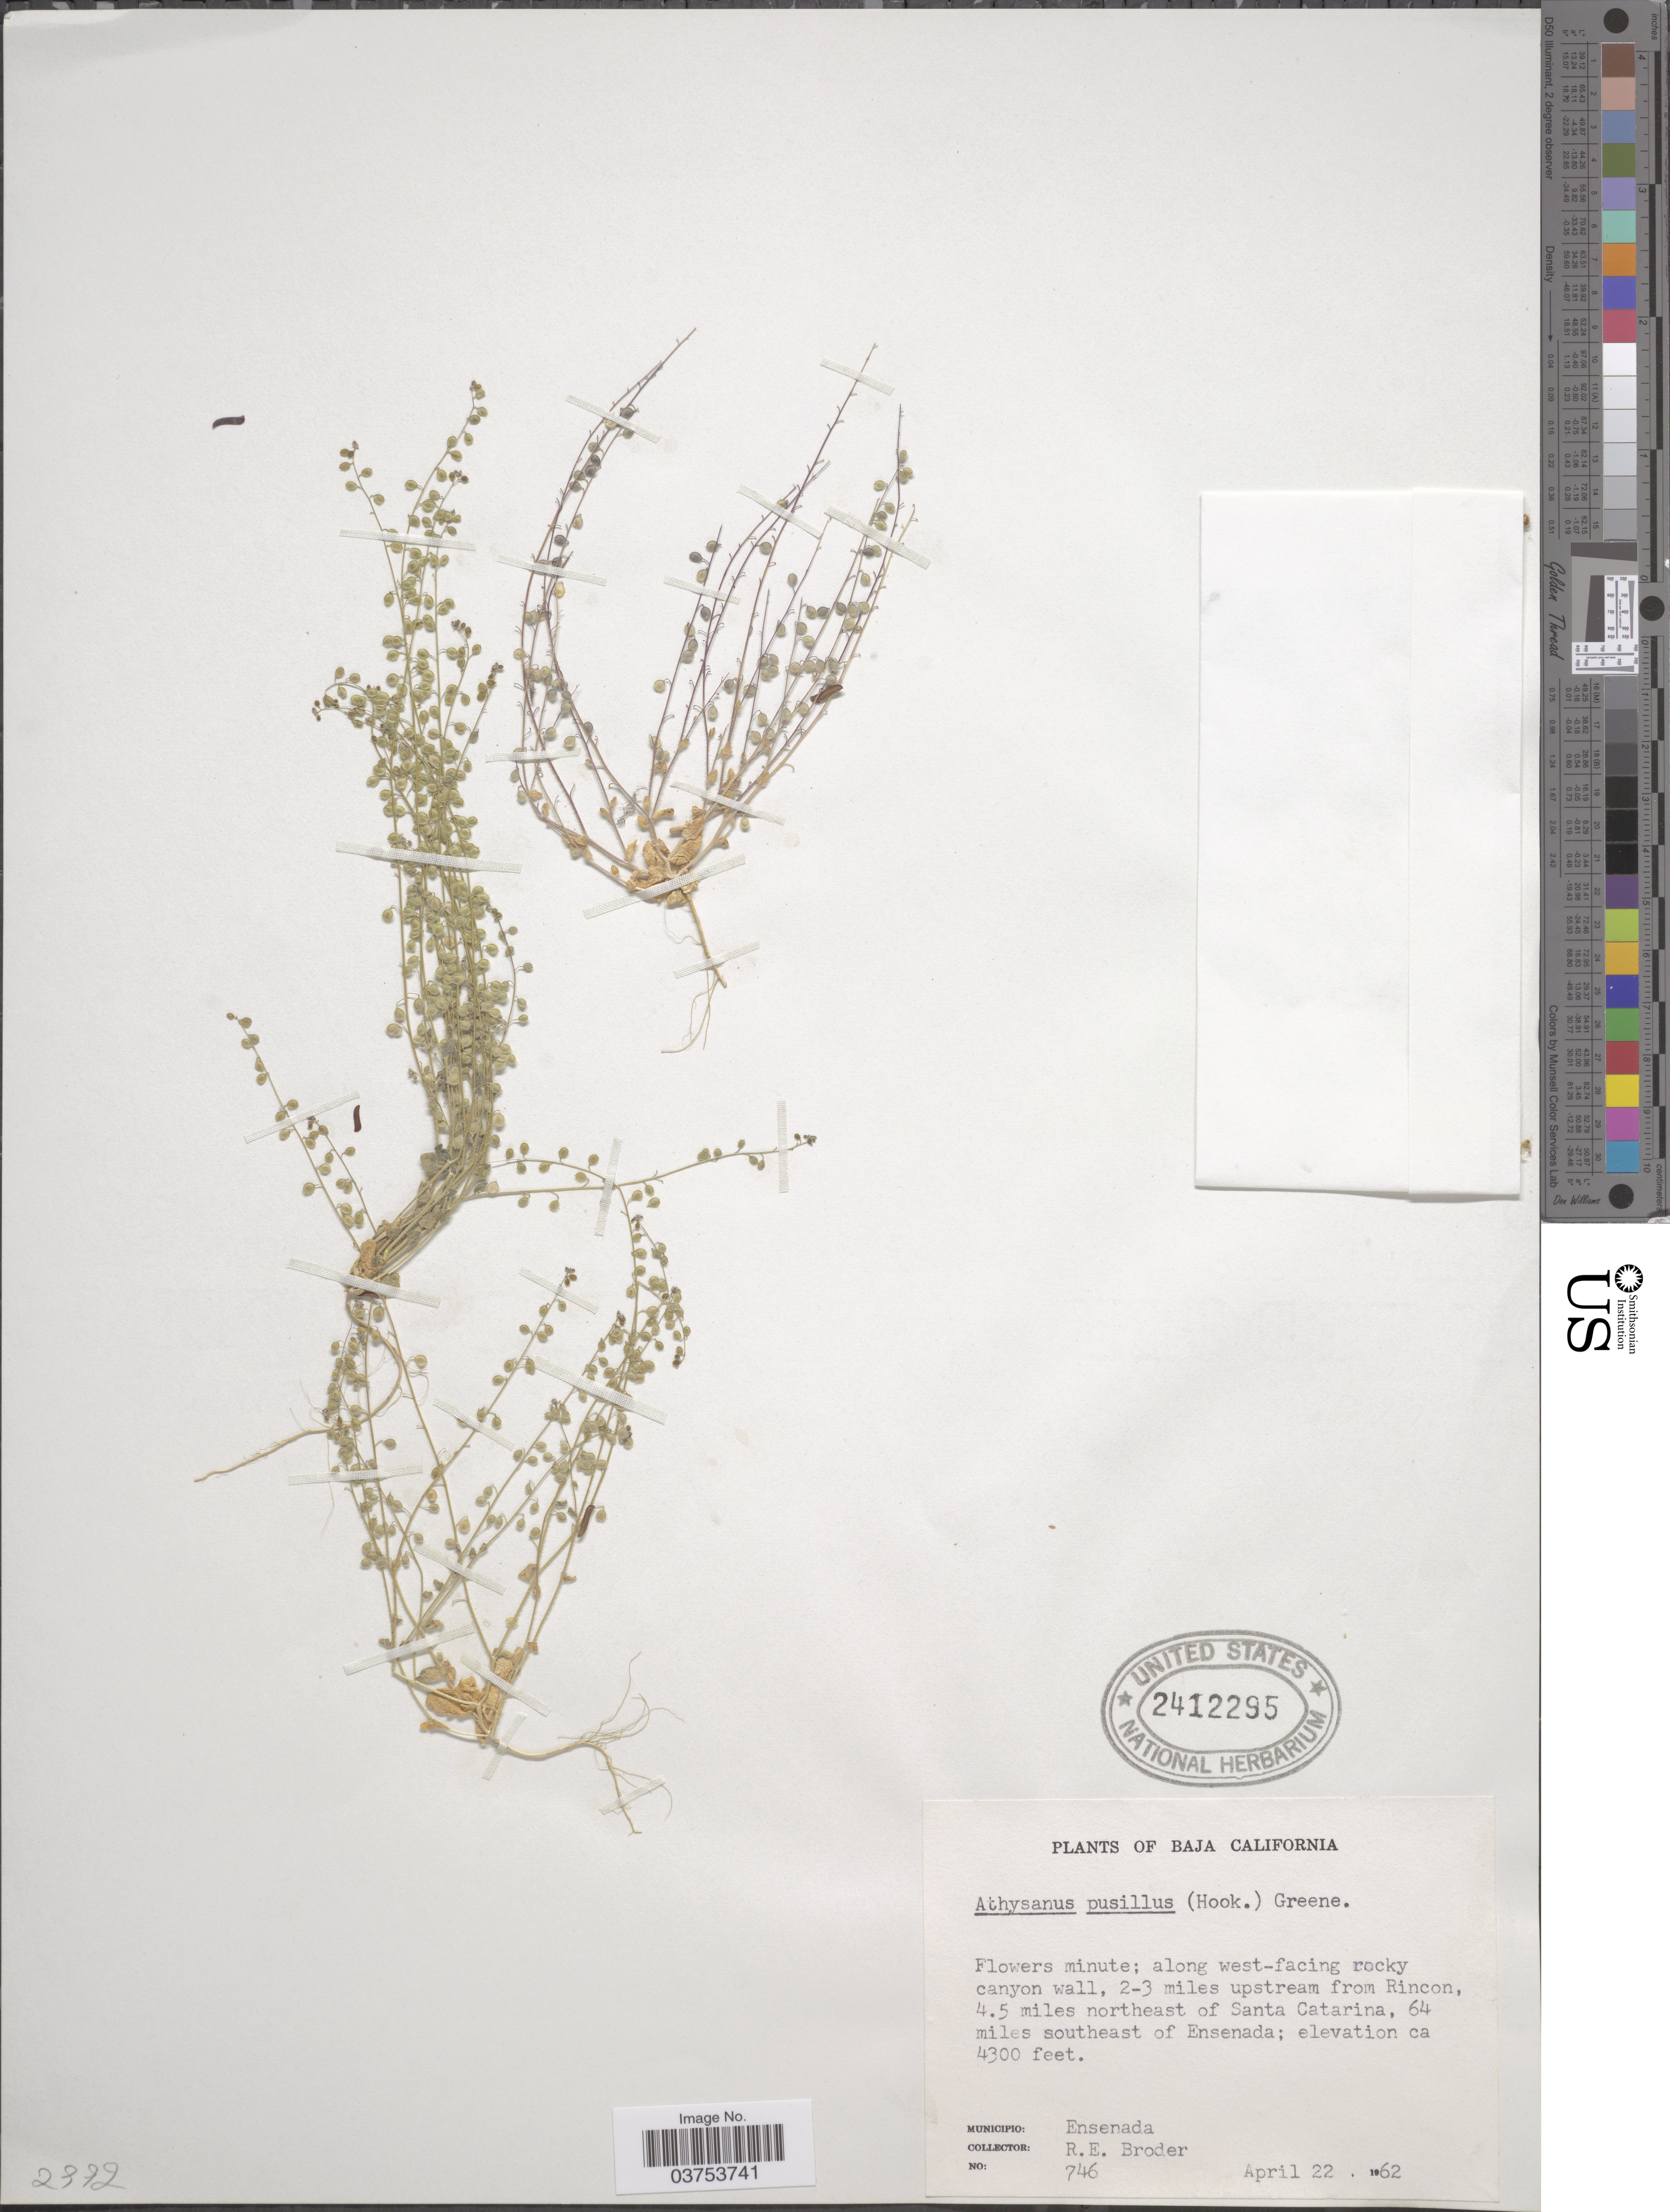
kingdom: Plantae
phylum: Tracheophyta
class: Magnoliopsida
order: Brassicales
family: Brassicaceae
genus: Athysanus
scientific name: Athysanus pusillus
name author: (Hook.) Greene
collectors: R. Broder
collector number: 746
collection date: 1962-04-22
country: Mexico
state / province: Baja California Norte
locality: Along west-facing rocky canyon wall, 2-3 miles upstream from Rincon, 4.5 miles northeast of Santa Catarina, 64 miles southeast of Ensenada. Municipio: Ensenada.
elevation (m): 1311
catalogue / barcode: US 2412295